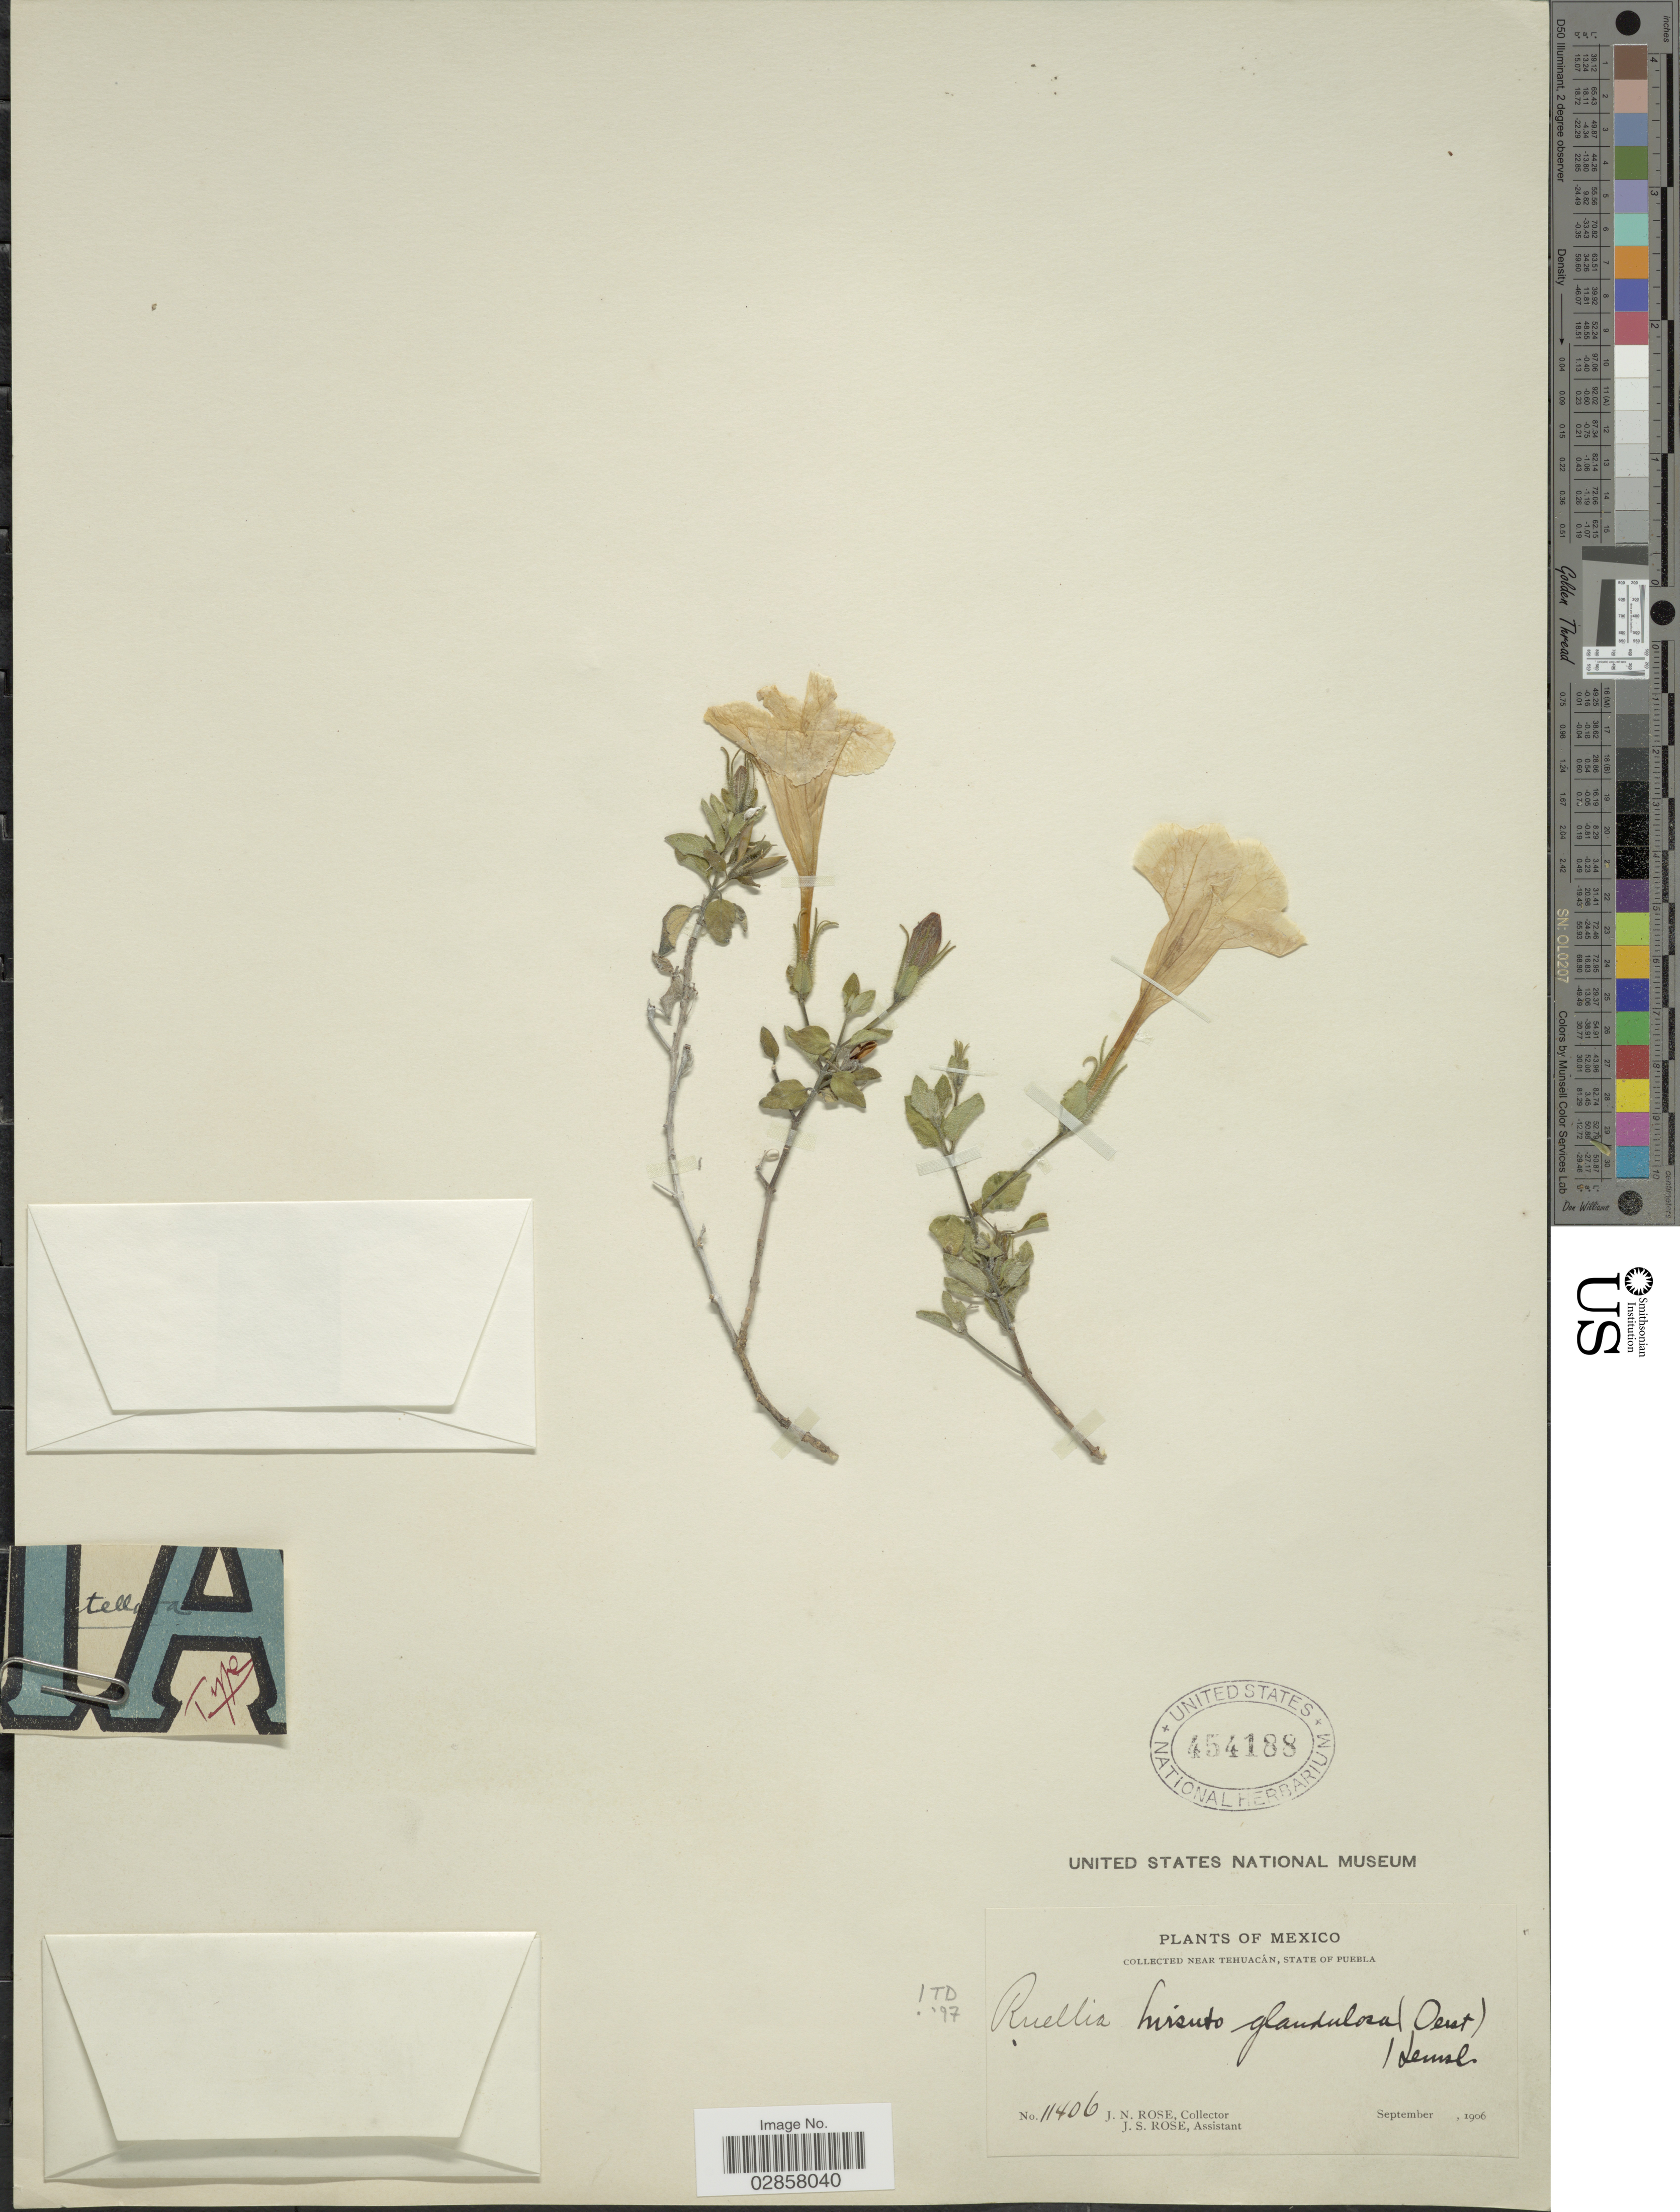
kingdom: Plantae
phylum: Tracheophyta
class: Magnoliopsida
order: Lamiales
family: Acanthaceae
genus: Ruellia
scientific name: Ruellia rosea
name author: (Nees) Hemsl.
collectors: J. N. Rose & J. S. Rose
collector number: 11406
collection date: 1906-09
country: Mexico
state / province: Puebla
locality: Near Tehuacán.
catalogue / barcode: US 454188